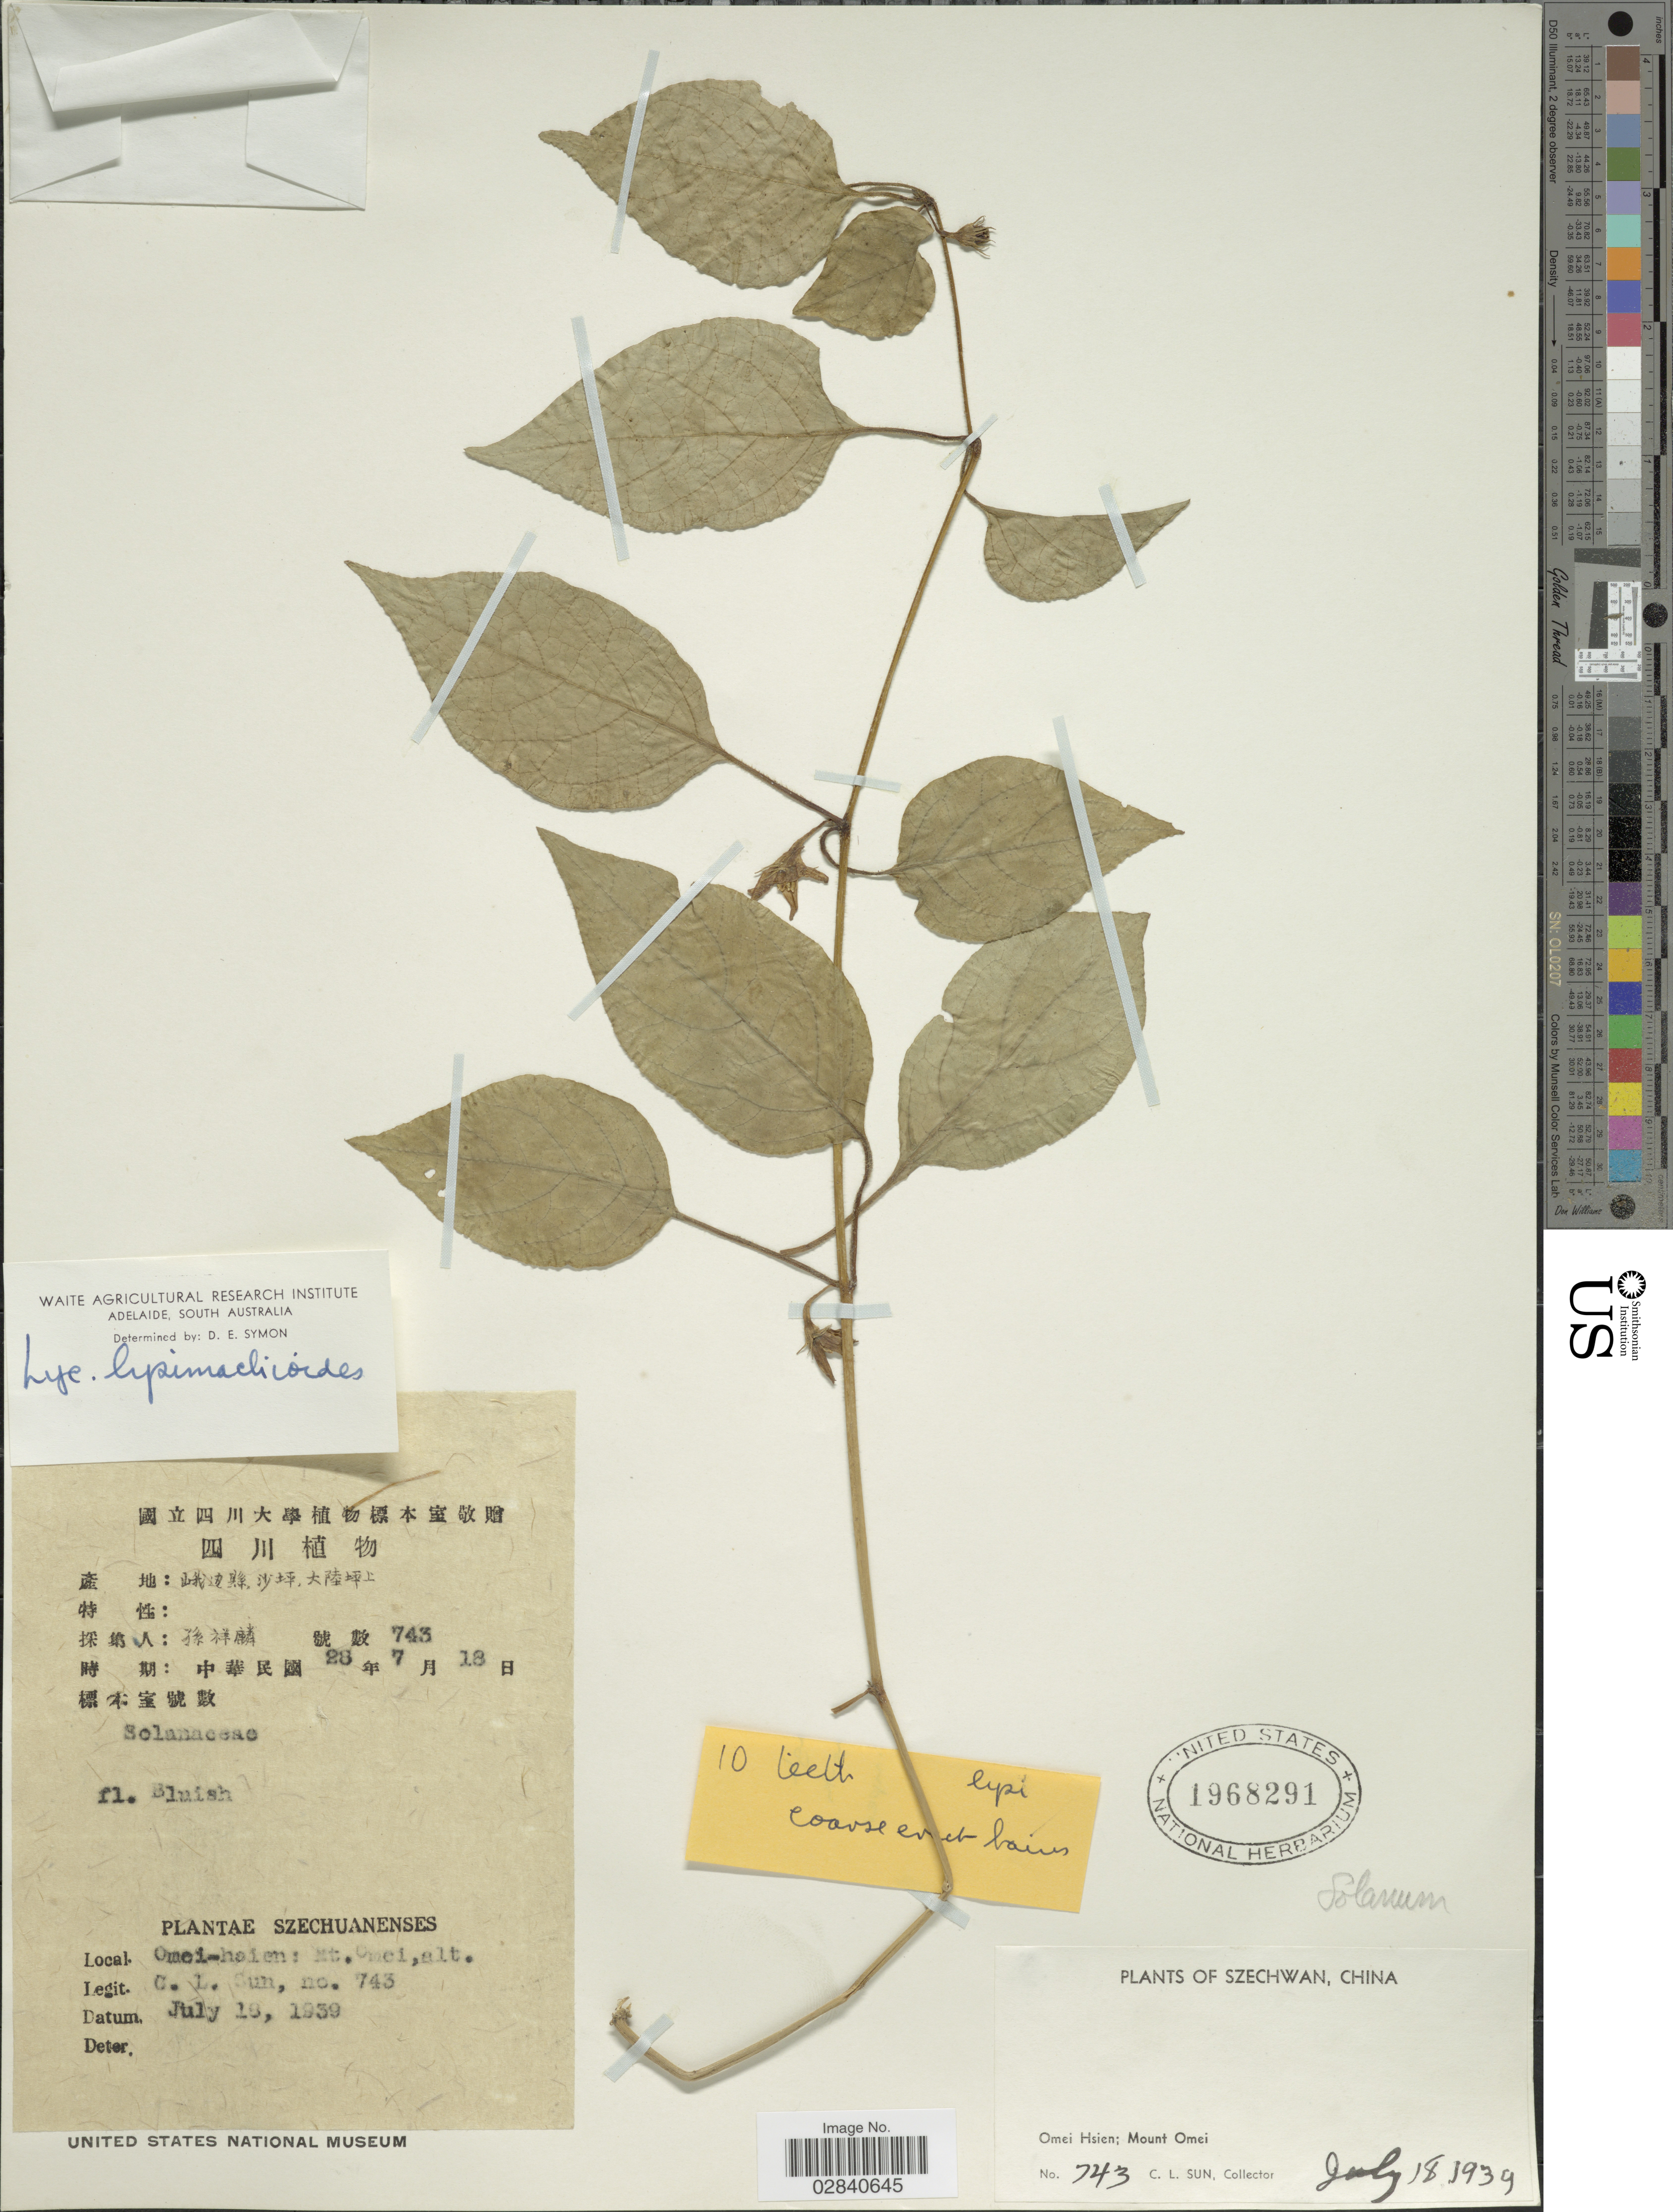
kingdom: Plantae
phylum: Tracheophyta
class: Magnoliopsida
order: Solanales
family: Solanaceae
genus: Lycianthes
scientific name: Lycianthes lysimachioides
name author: (Wall.) Bitter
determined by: Knapp, S. D.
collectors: C. Sun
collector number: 743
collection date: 1939-07-18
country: China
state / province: Sichuan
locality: Szechwan. Omei Hsien: Mount Omei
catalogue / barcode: US 1968291